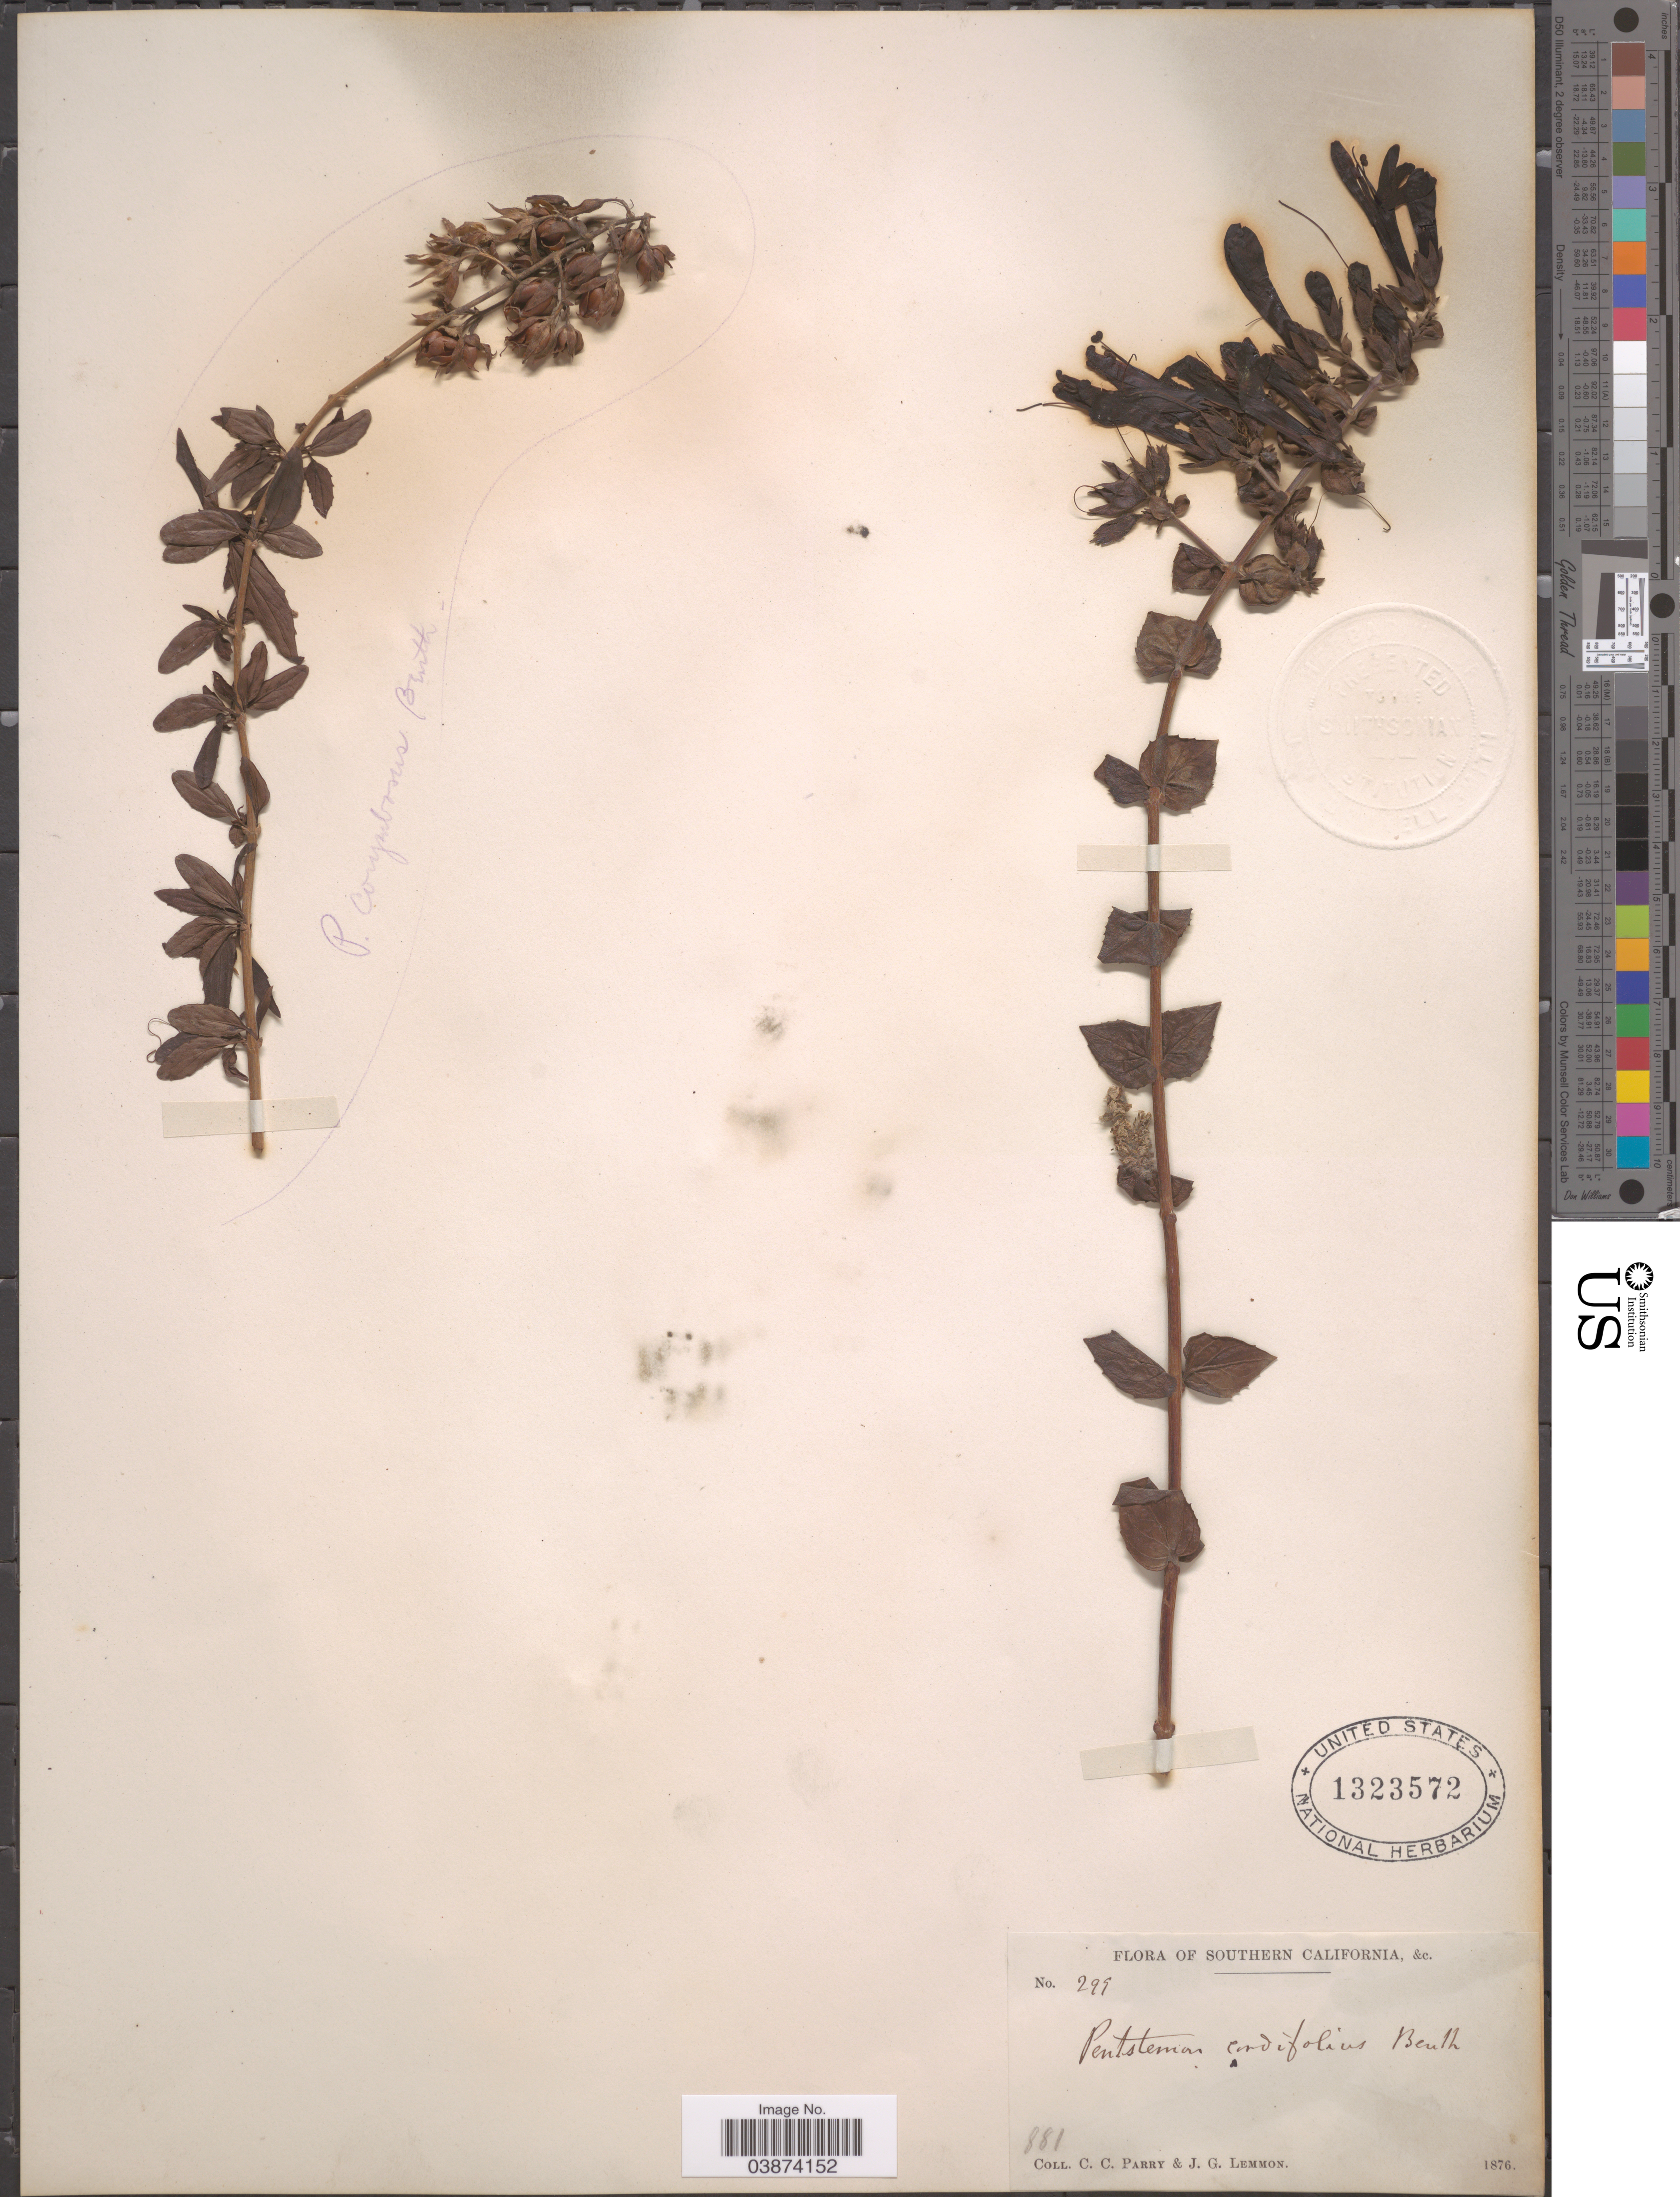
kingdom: Plantae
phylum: Tracheophyta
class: Magnoliopsida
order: Lamiales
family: Plantaginaceae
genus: Penstemon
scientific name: Penstemon cordifolius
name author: Benth.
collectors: C. C. Parry & J. Lemmon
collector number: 299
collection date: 1876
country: United States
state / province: California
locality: Southern California.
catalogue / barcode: US 1323572